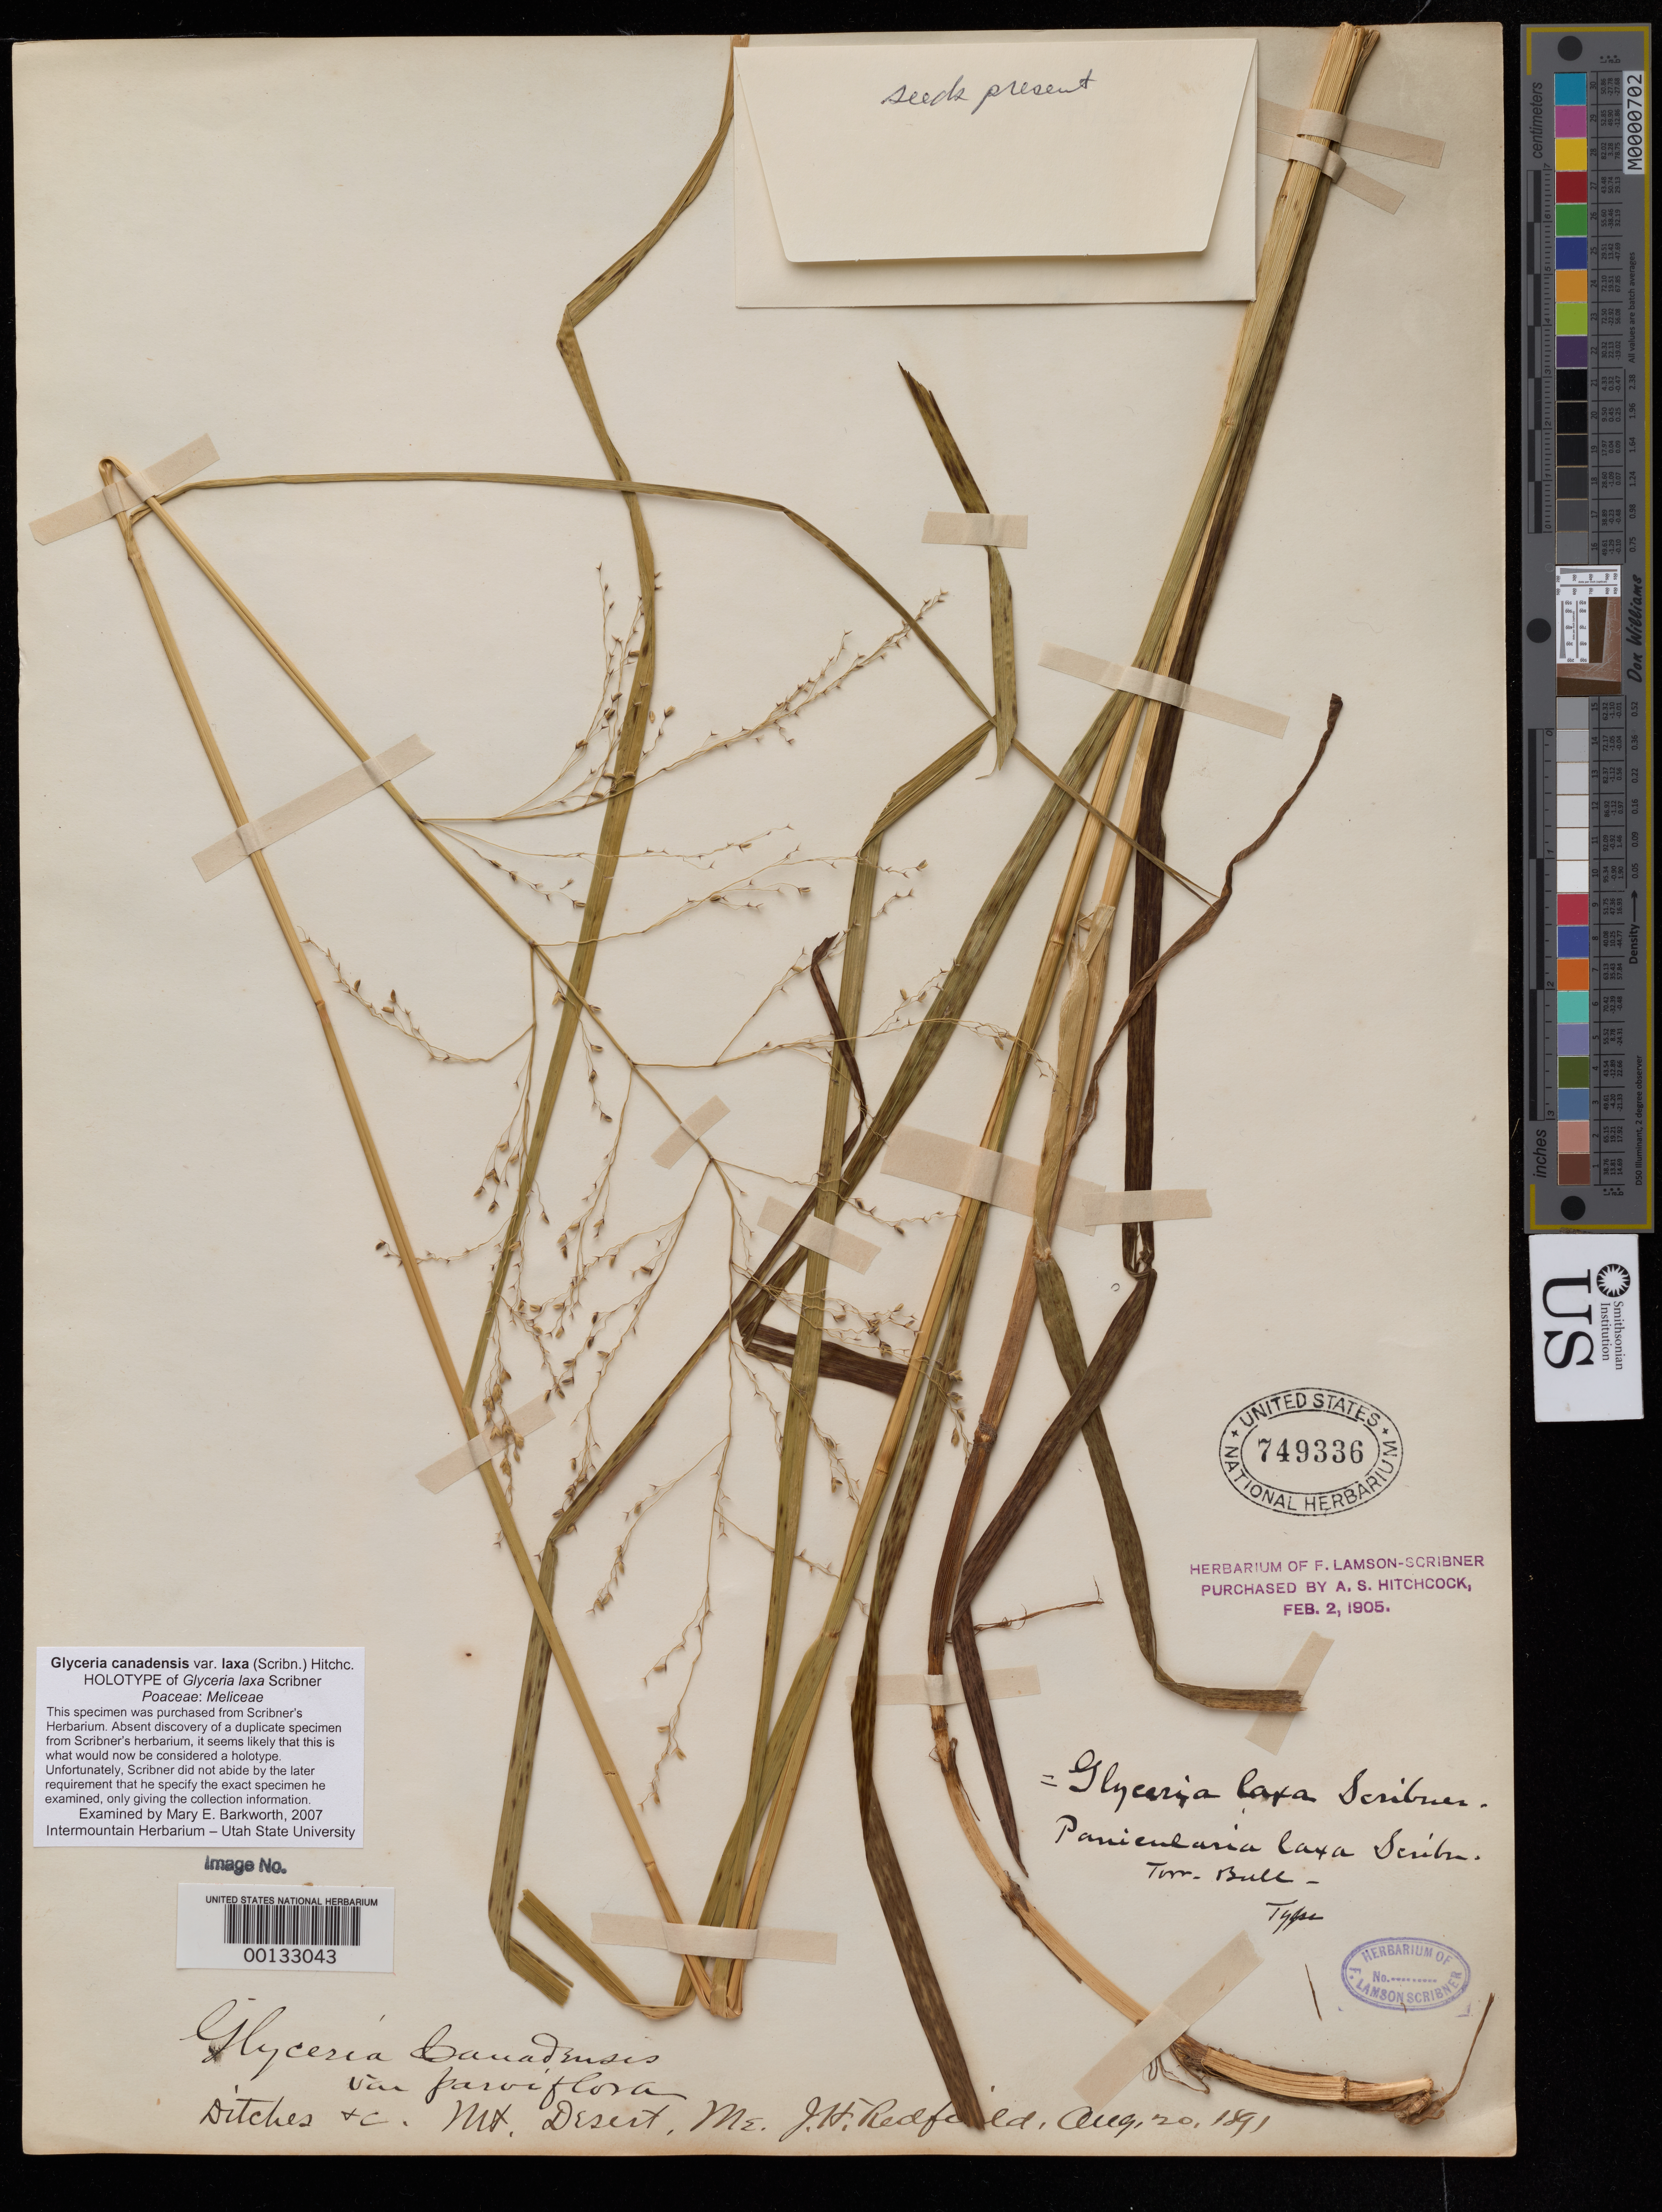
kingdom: Plantae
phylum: Tracheophyta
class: Liliopsida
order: Poales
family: Poaceae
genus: Panicularia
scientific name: Panicularia laxa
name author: Scribn.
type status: Holotype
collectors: J. Redfield & E. Band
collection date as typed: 20 Aug 1891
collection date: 1891-08-20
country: United States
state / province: Maine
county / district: Hancock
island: Mt. Desert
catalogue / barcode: US 749336